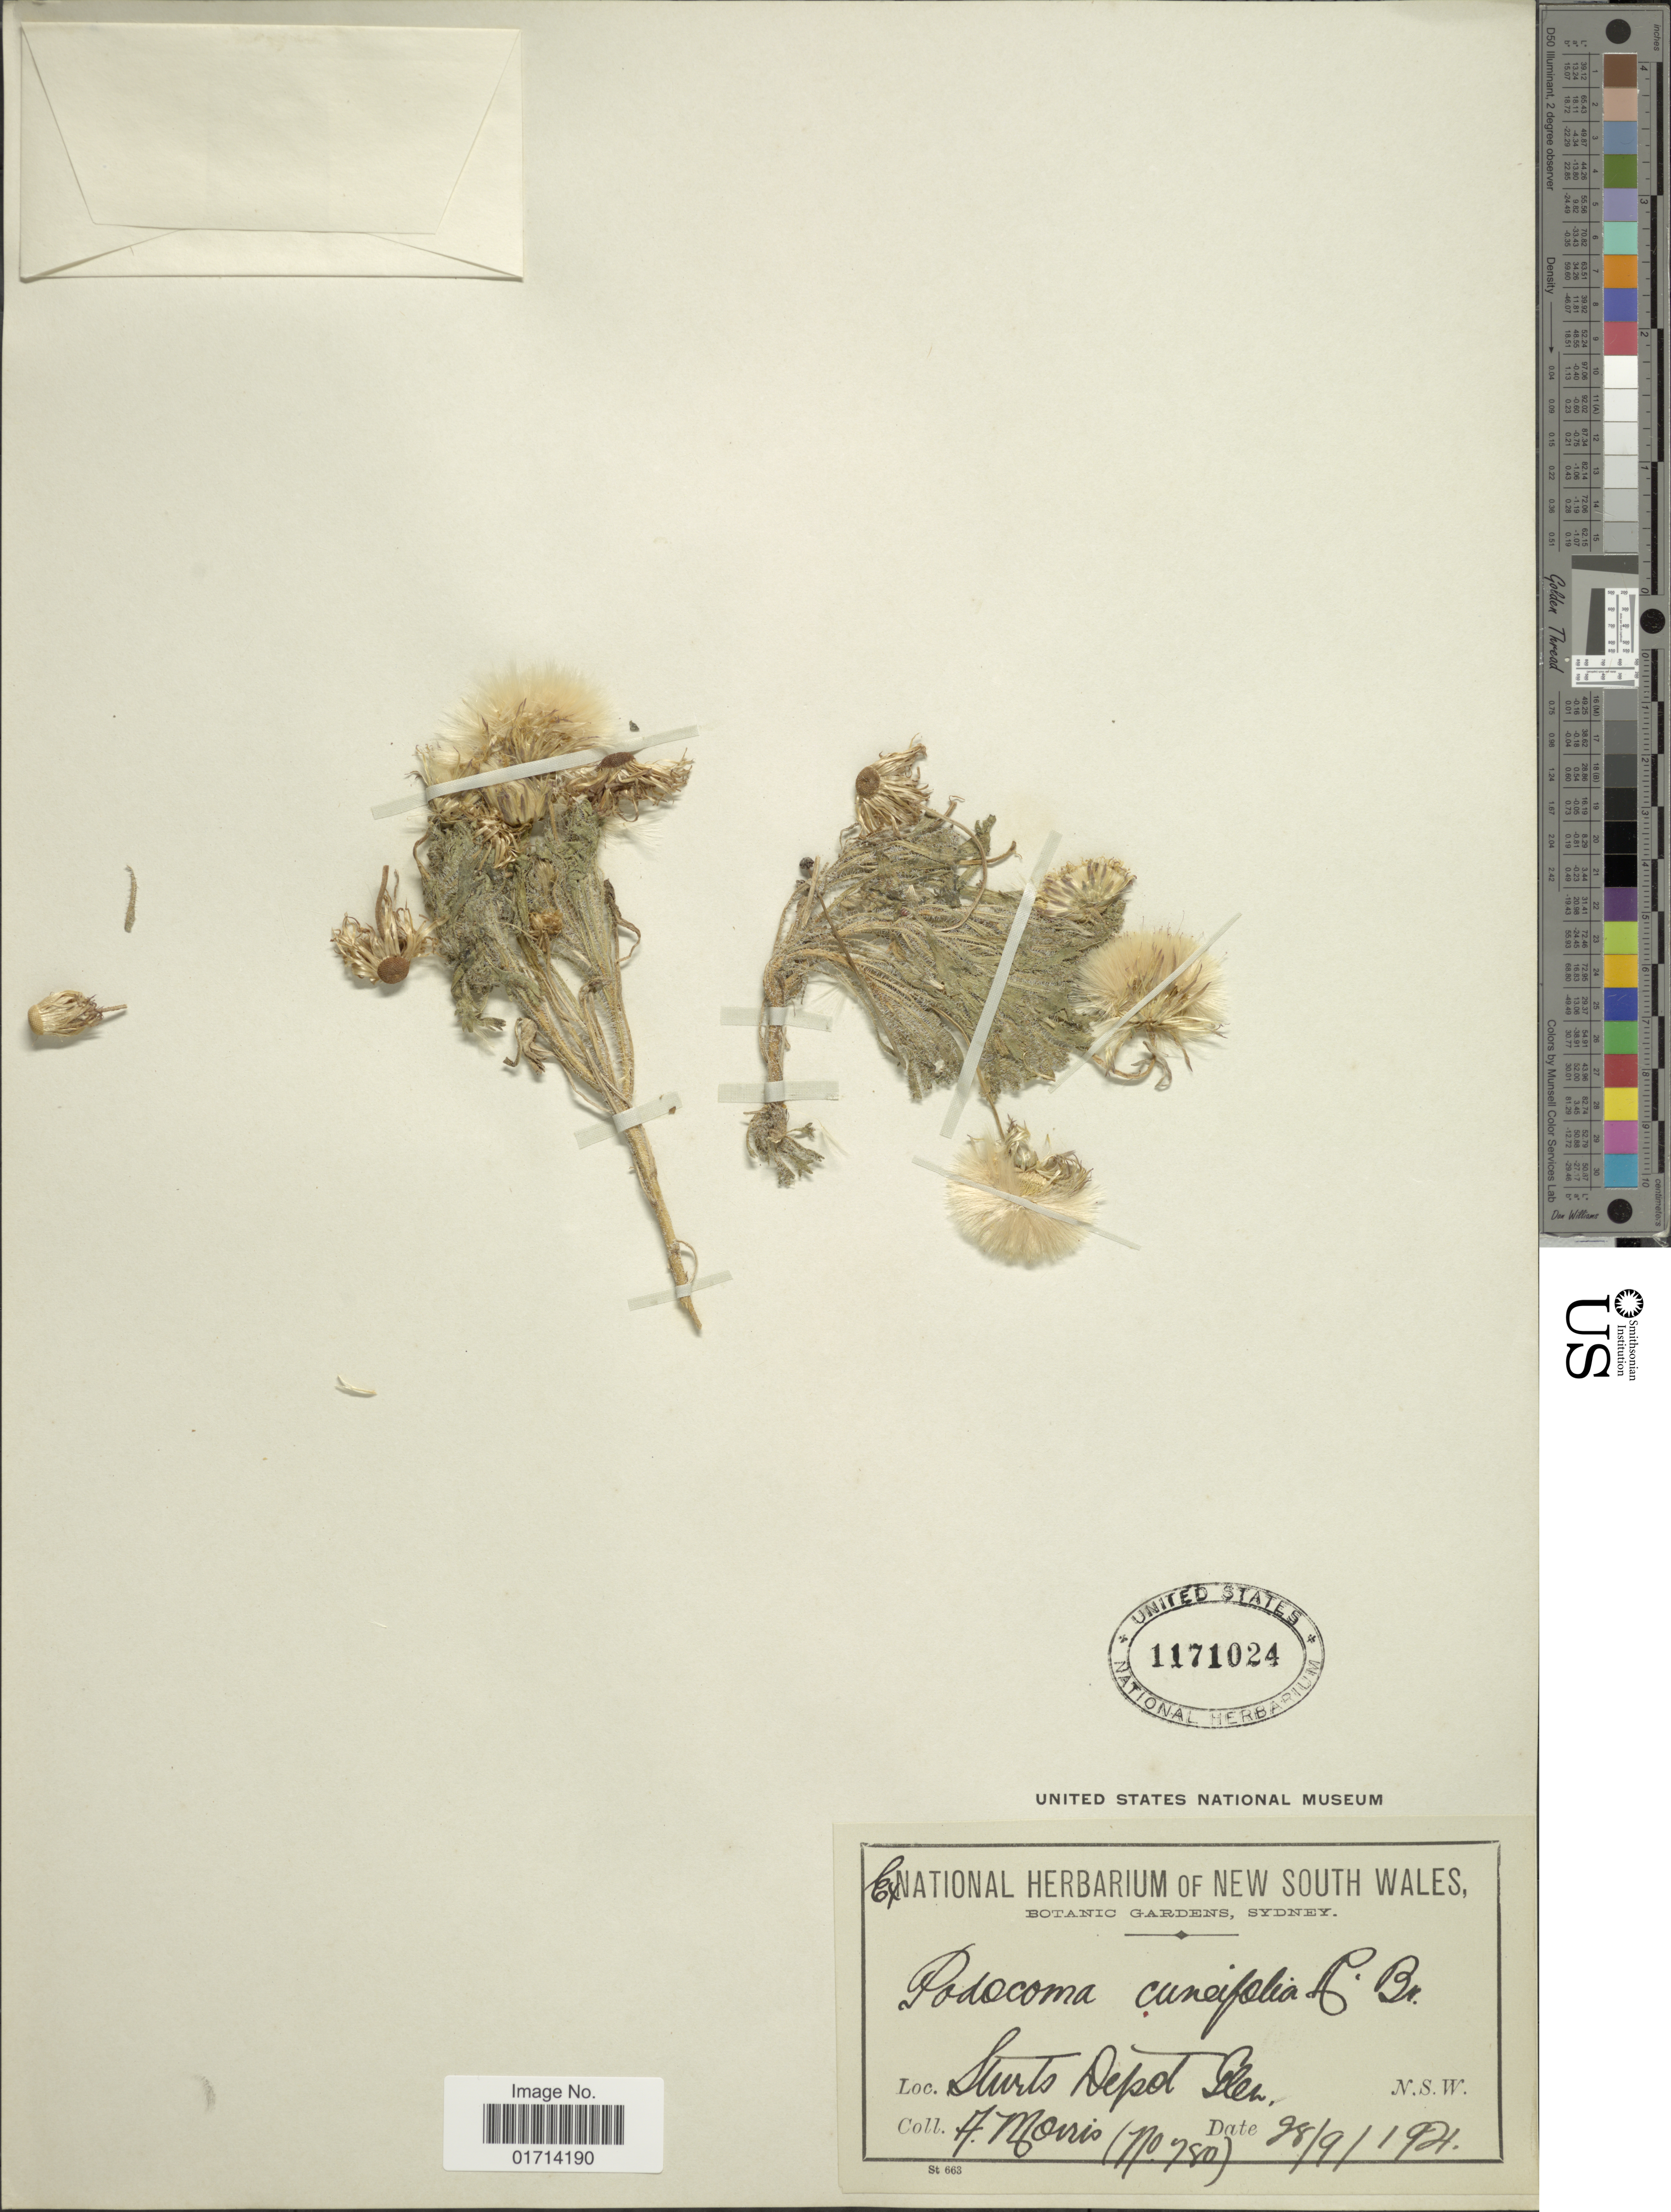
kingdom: Plantae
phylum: Tracheophyta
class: Magnoliopsida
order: Asterales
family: Asteraceae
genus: Podocoma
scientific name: Podocoma cuneifolia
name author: R. Br.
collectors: A. Morris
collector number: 750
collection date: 1921-09-28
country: Australia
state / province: New South Wales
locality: Hurts Depot Glen.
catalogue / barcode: US 1171024